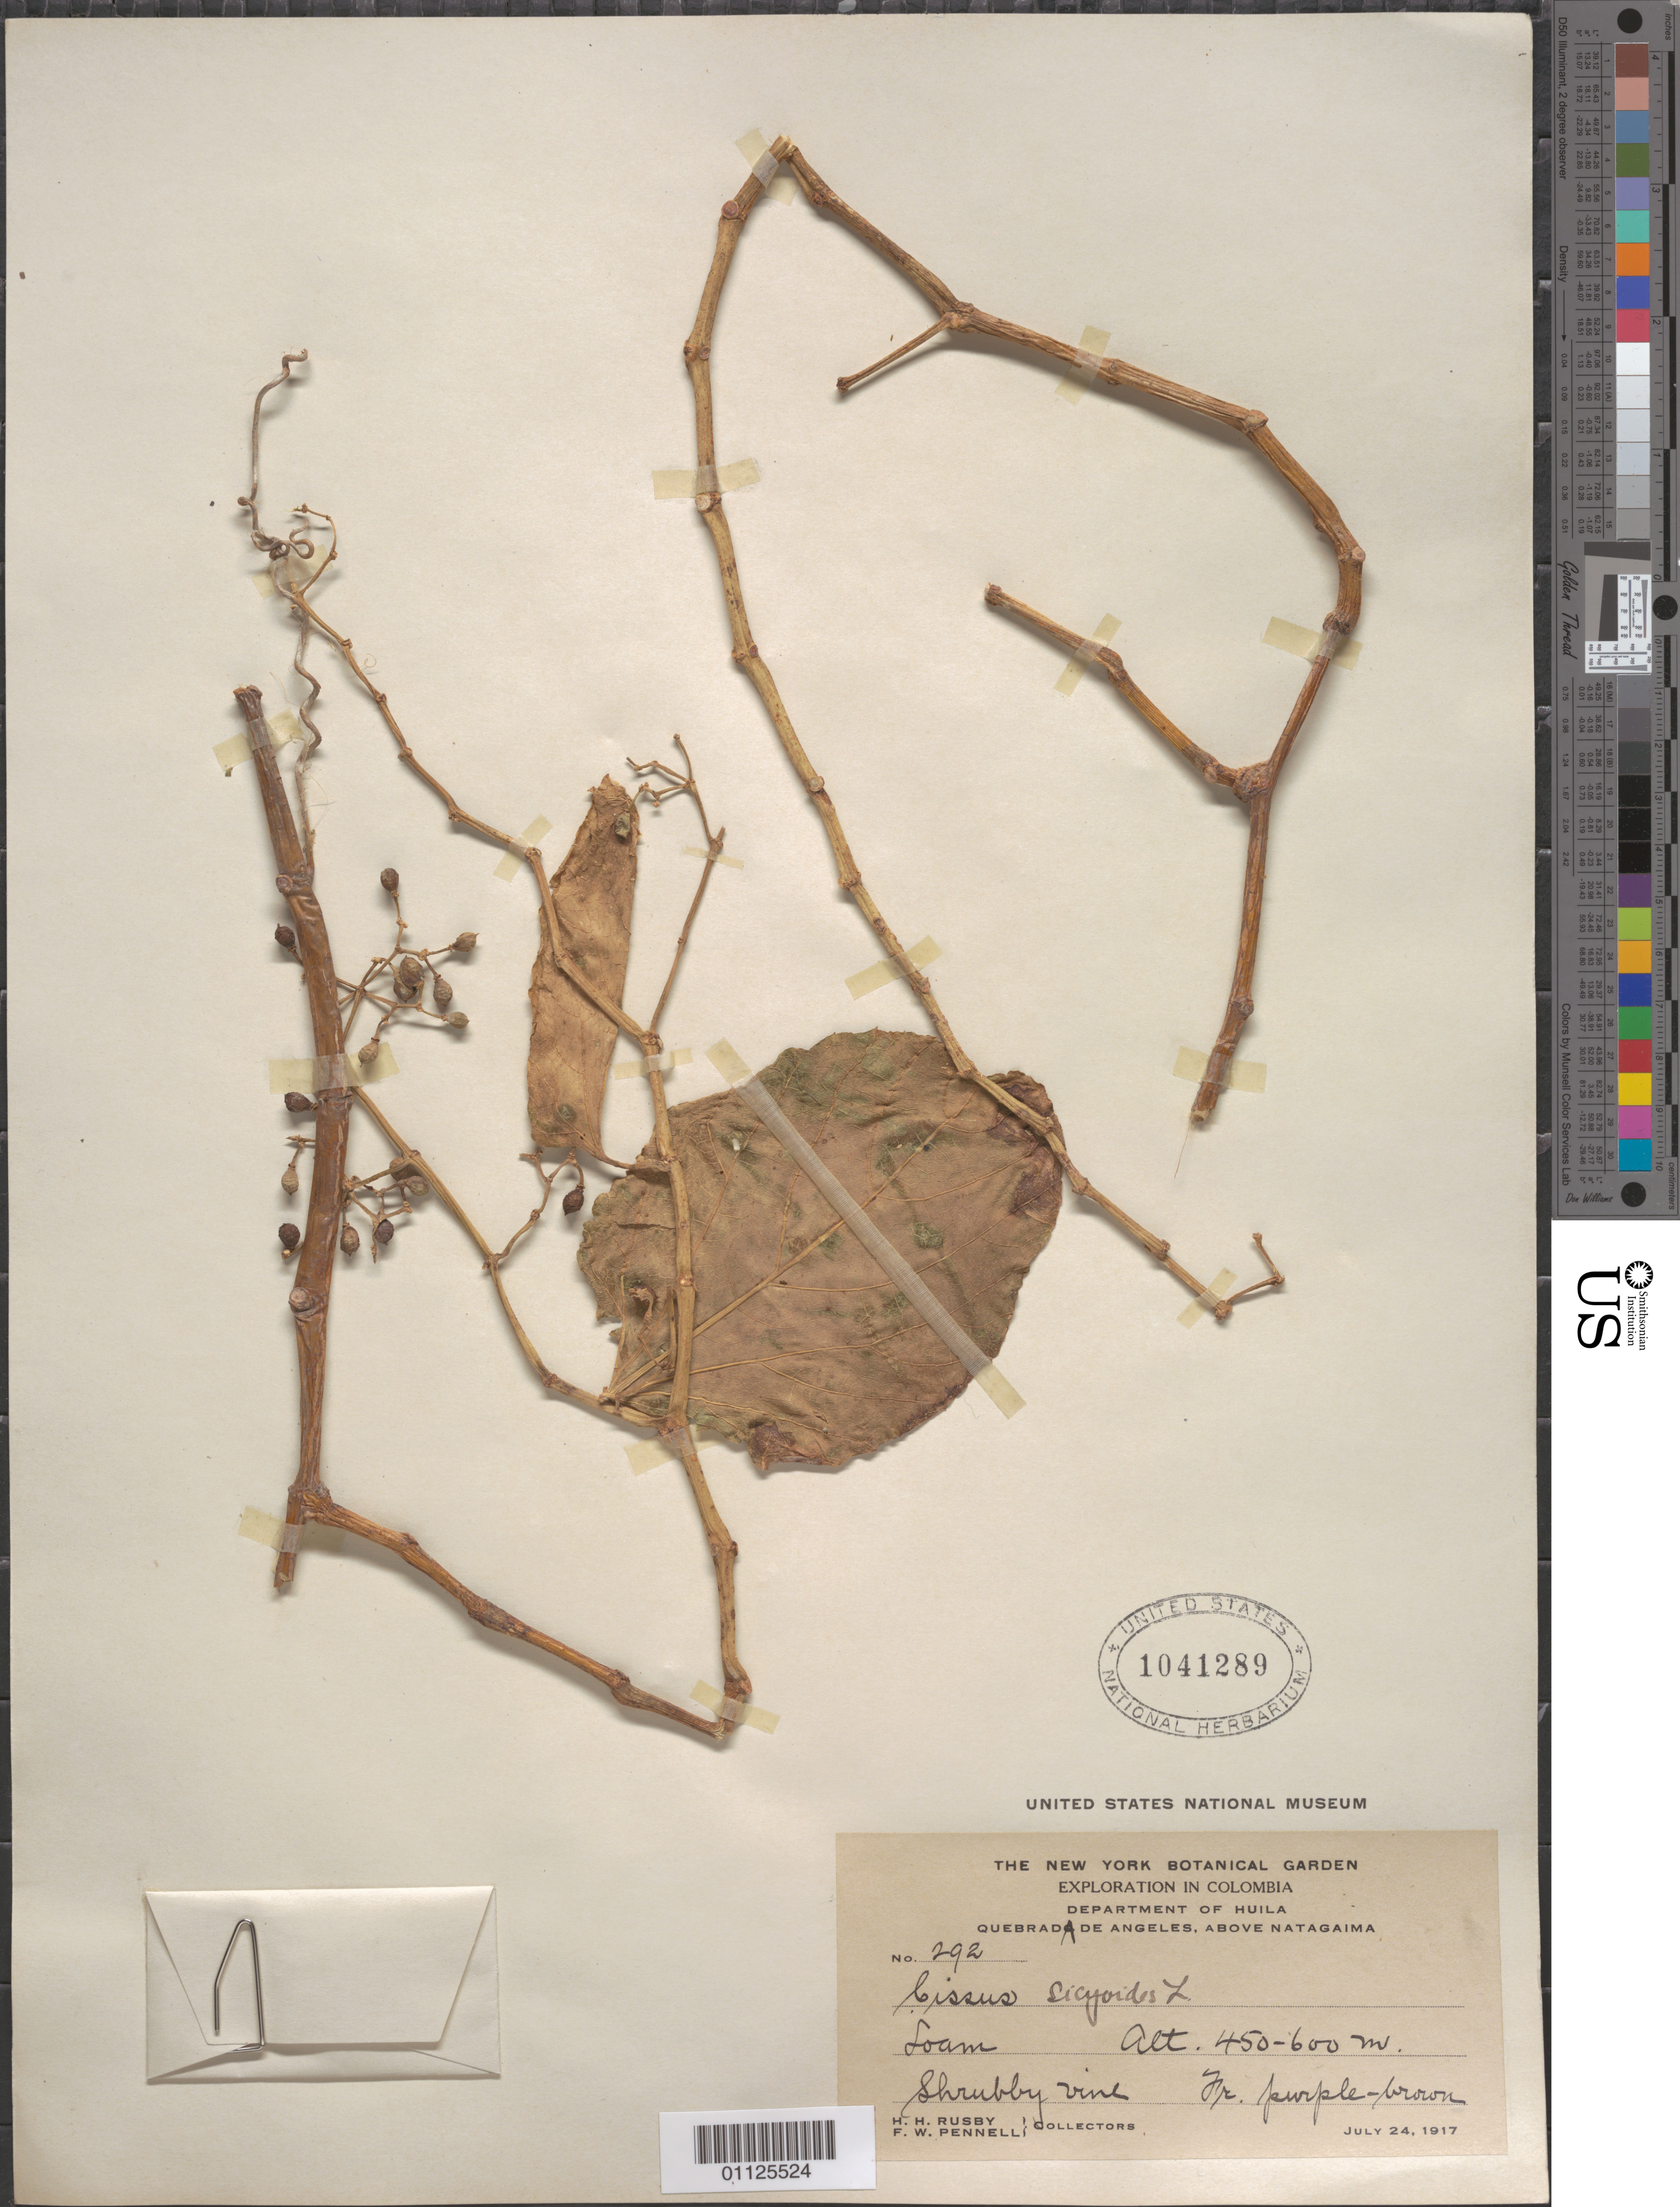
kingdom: Plantae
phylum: Tracheophyta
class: Magnoliopsida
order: Vitales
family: Vitaceae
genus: Cissus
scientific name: Cissus verticillata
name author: (L.) Nicolson & C.E. Jarvis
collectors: H. H. Rusby & F. W. Pennell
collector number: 292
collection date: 1917-07-24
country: Colombia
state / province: Huíla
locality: Quebrada de Angeles, above Natagaima.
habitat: Shrubby vine.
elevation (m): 450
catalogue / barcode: US 1041289